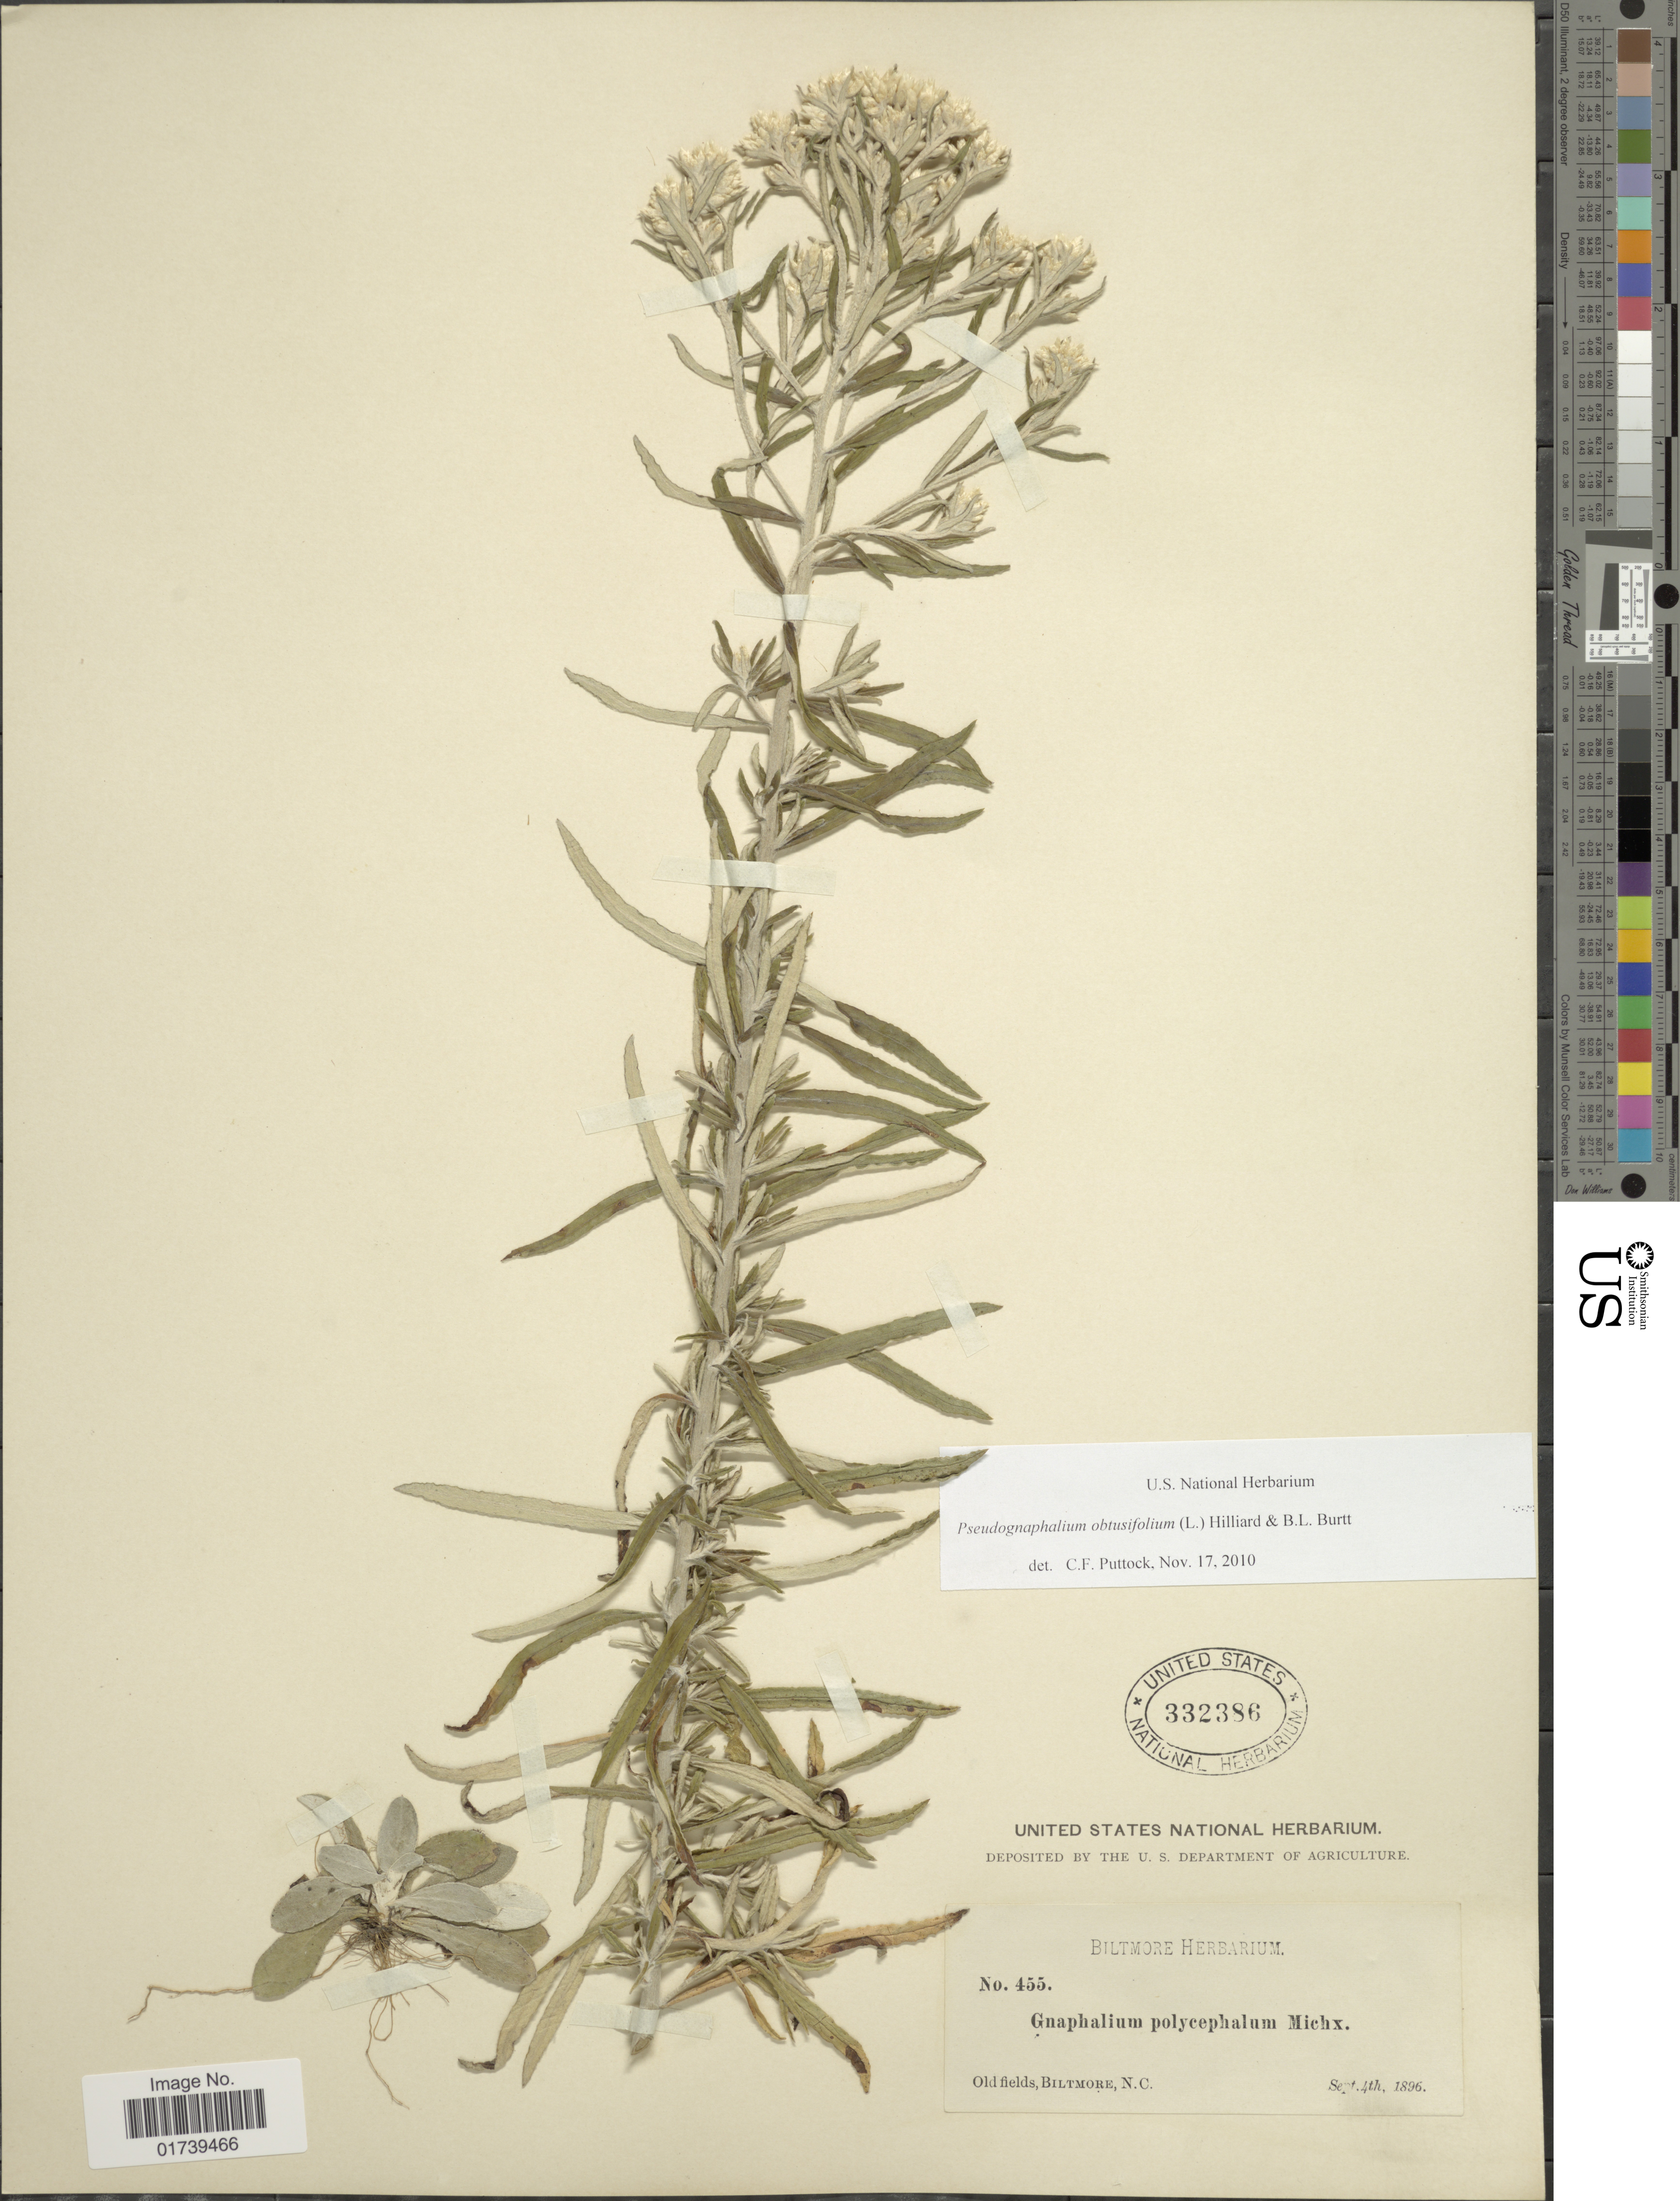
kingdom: Plantae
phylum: Tracheophyta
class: Magnoliopsida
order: Asterales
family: Asteraceae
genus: Pseudognaphalium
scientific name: Pseudognaphalium obtusifolium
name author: (L.) Hilliard & B.L. Burtt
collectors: ex herb. Biltmore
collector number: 455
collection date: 1896-09-04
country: United States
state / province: North Carolina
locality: Old fields, Biltmore, N. C.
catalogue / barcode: US 332386